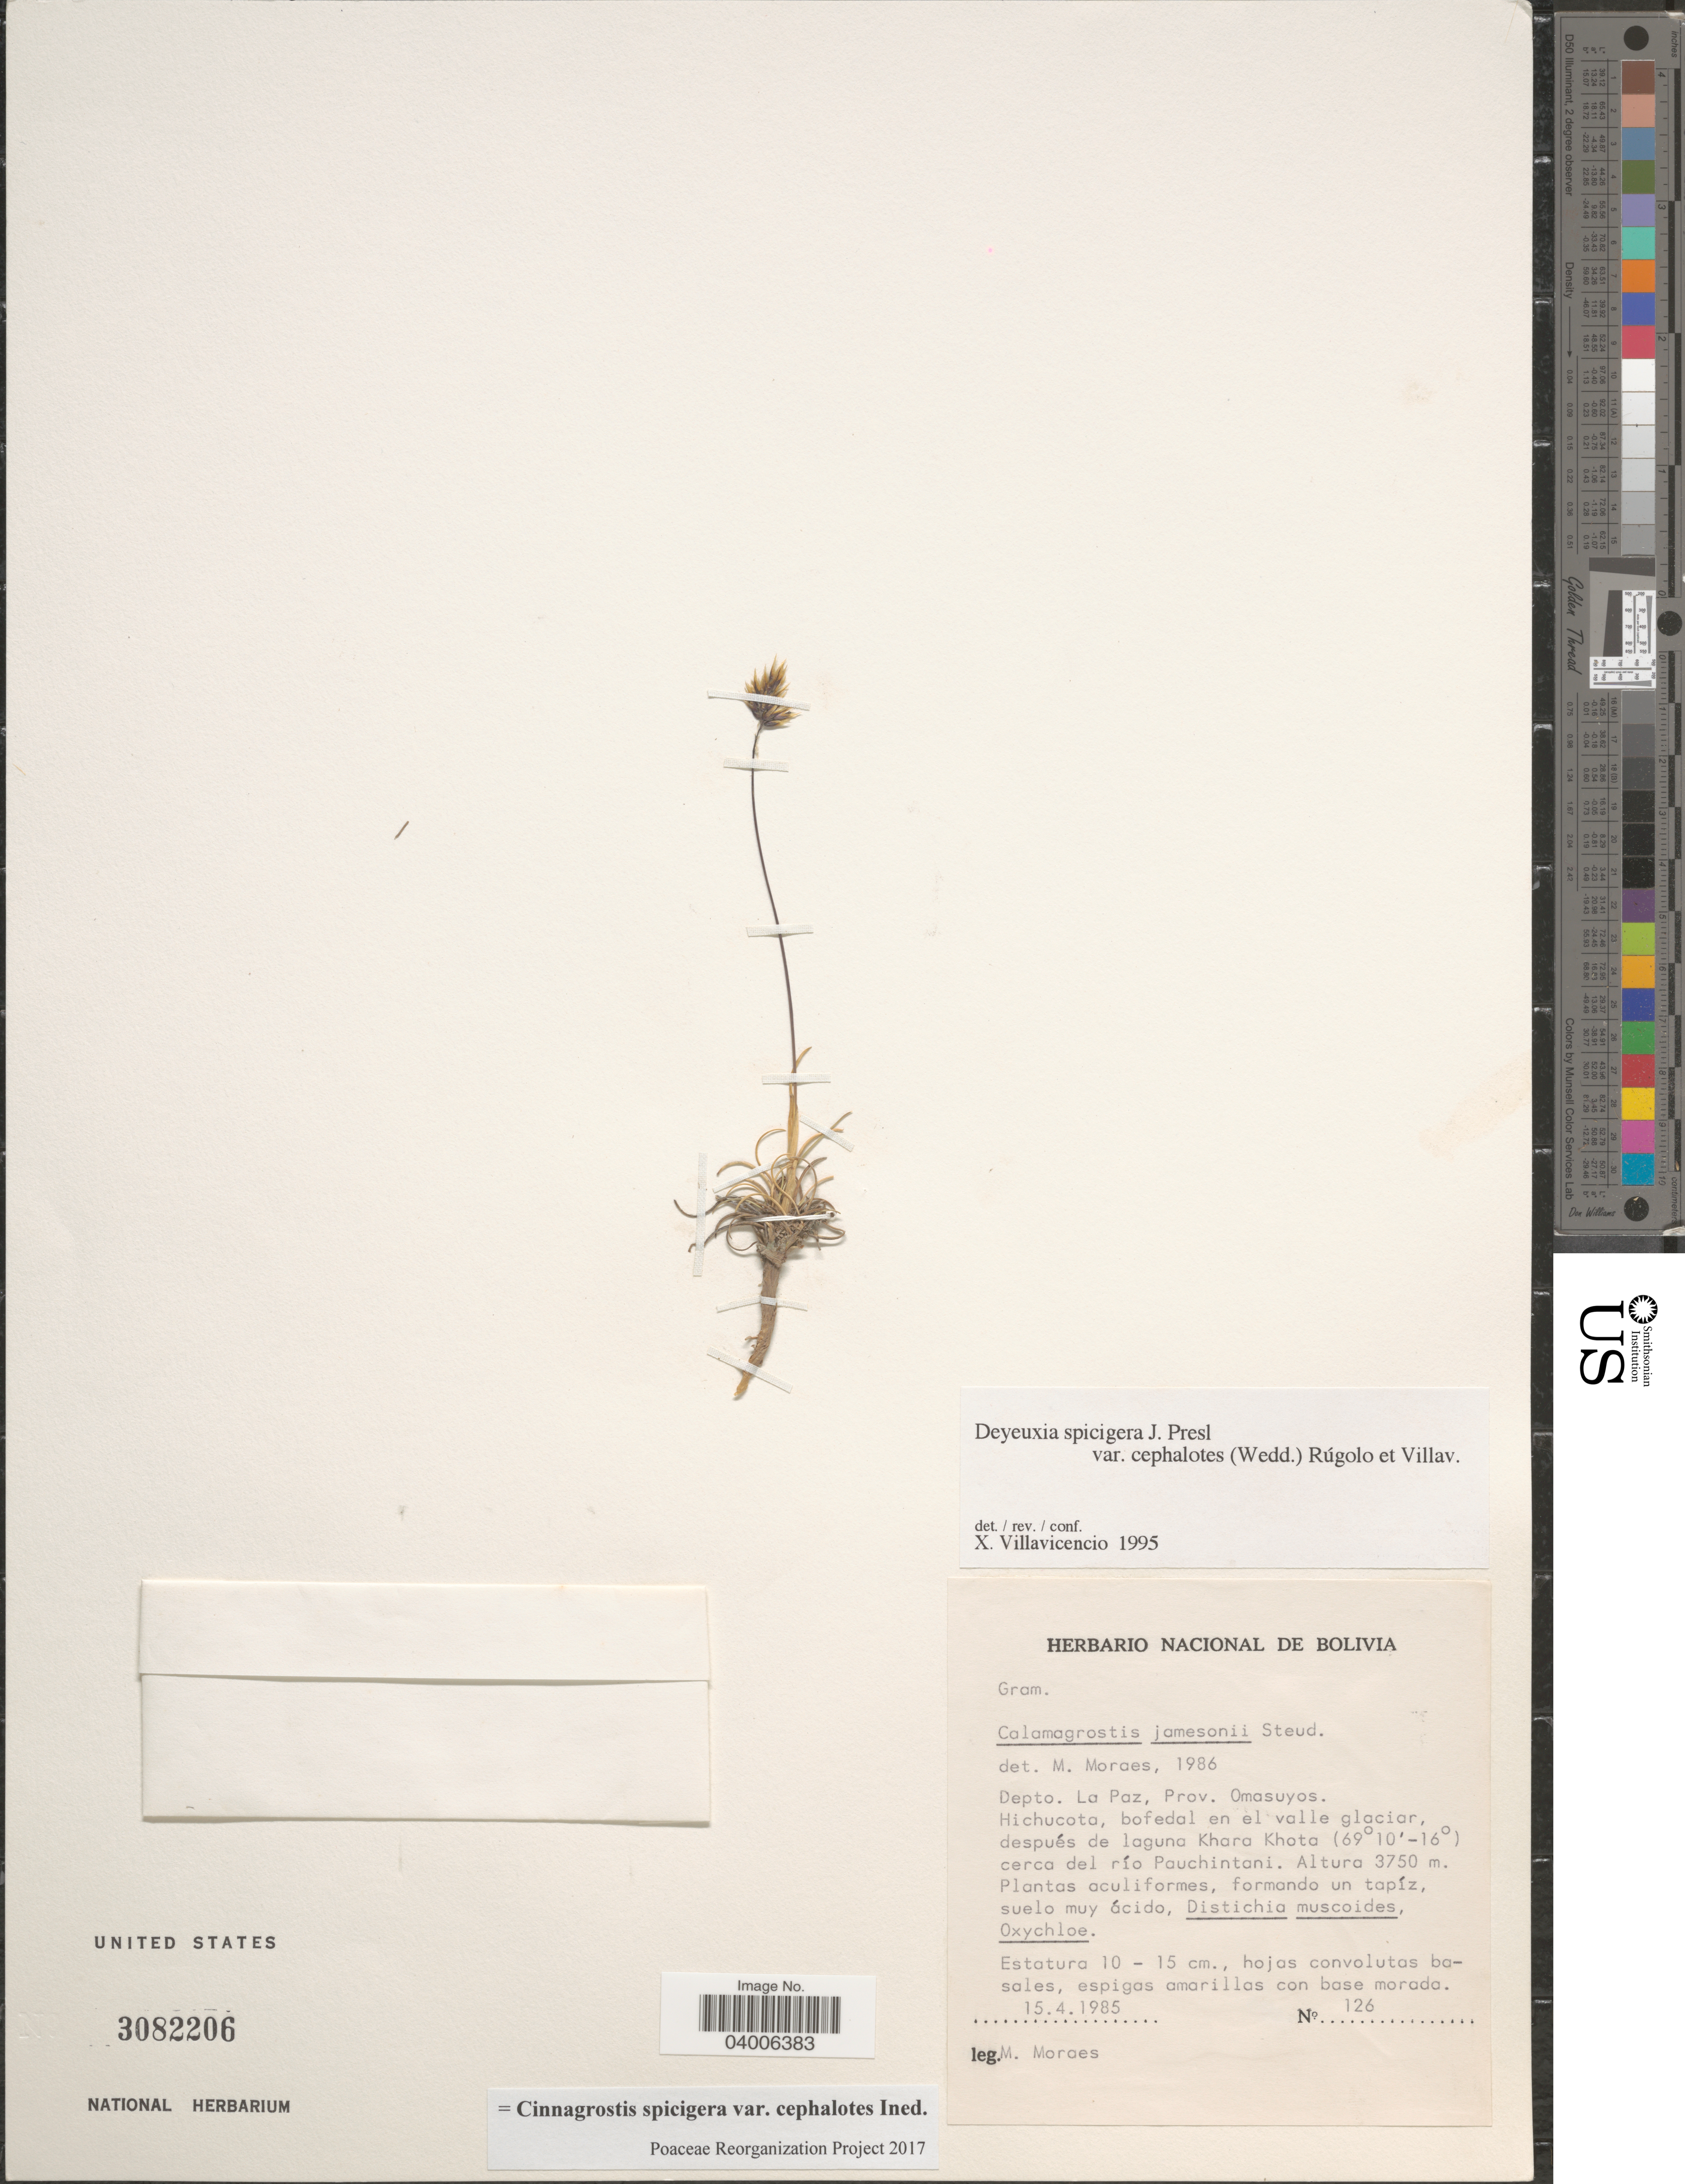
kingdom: Plantae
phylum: Tracheophyta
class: Liliopsida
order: Poales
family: Poaceae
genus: Cinnagrostis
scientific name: Cinnagrostis spicigera var. cephalotes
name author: (Wedd.) P.M. Peterson et al.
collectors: M. Moraes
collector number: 126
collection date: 1985-04-15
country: Bolivia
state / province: La Paz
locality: Depto. La Paz, Prov. Omasuyos. Hichucota, bofedal en el valle glaciar, después de laguna Khara Khota cerca del río Pauchintani.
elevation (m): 3750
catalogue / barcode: US 3082206